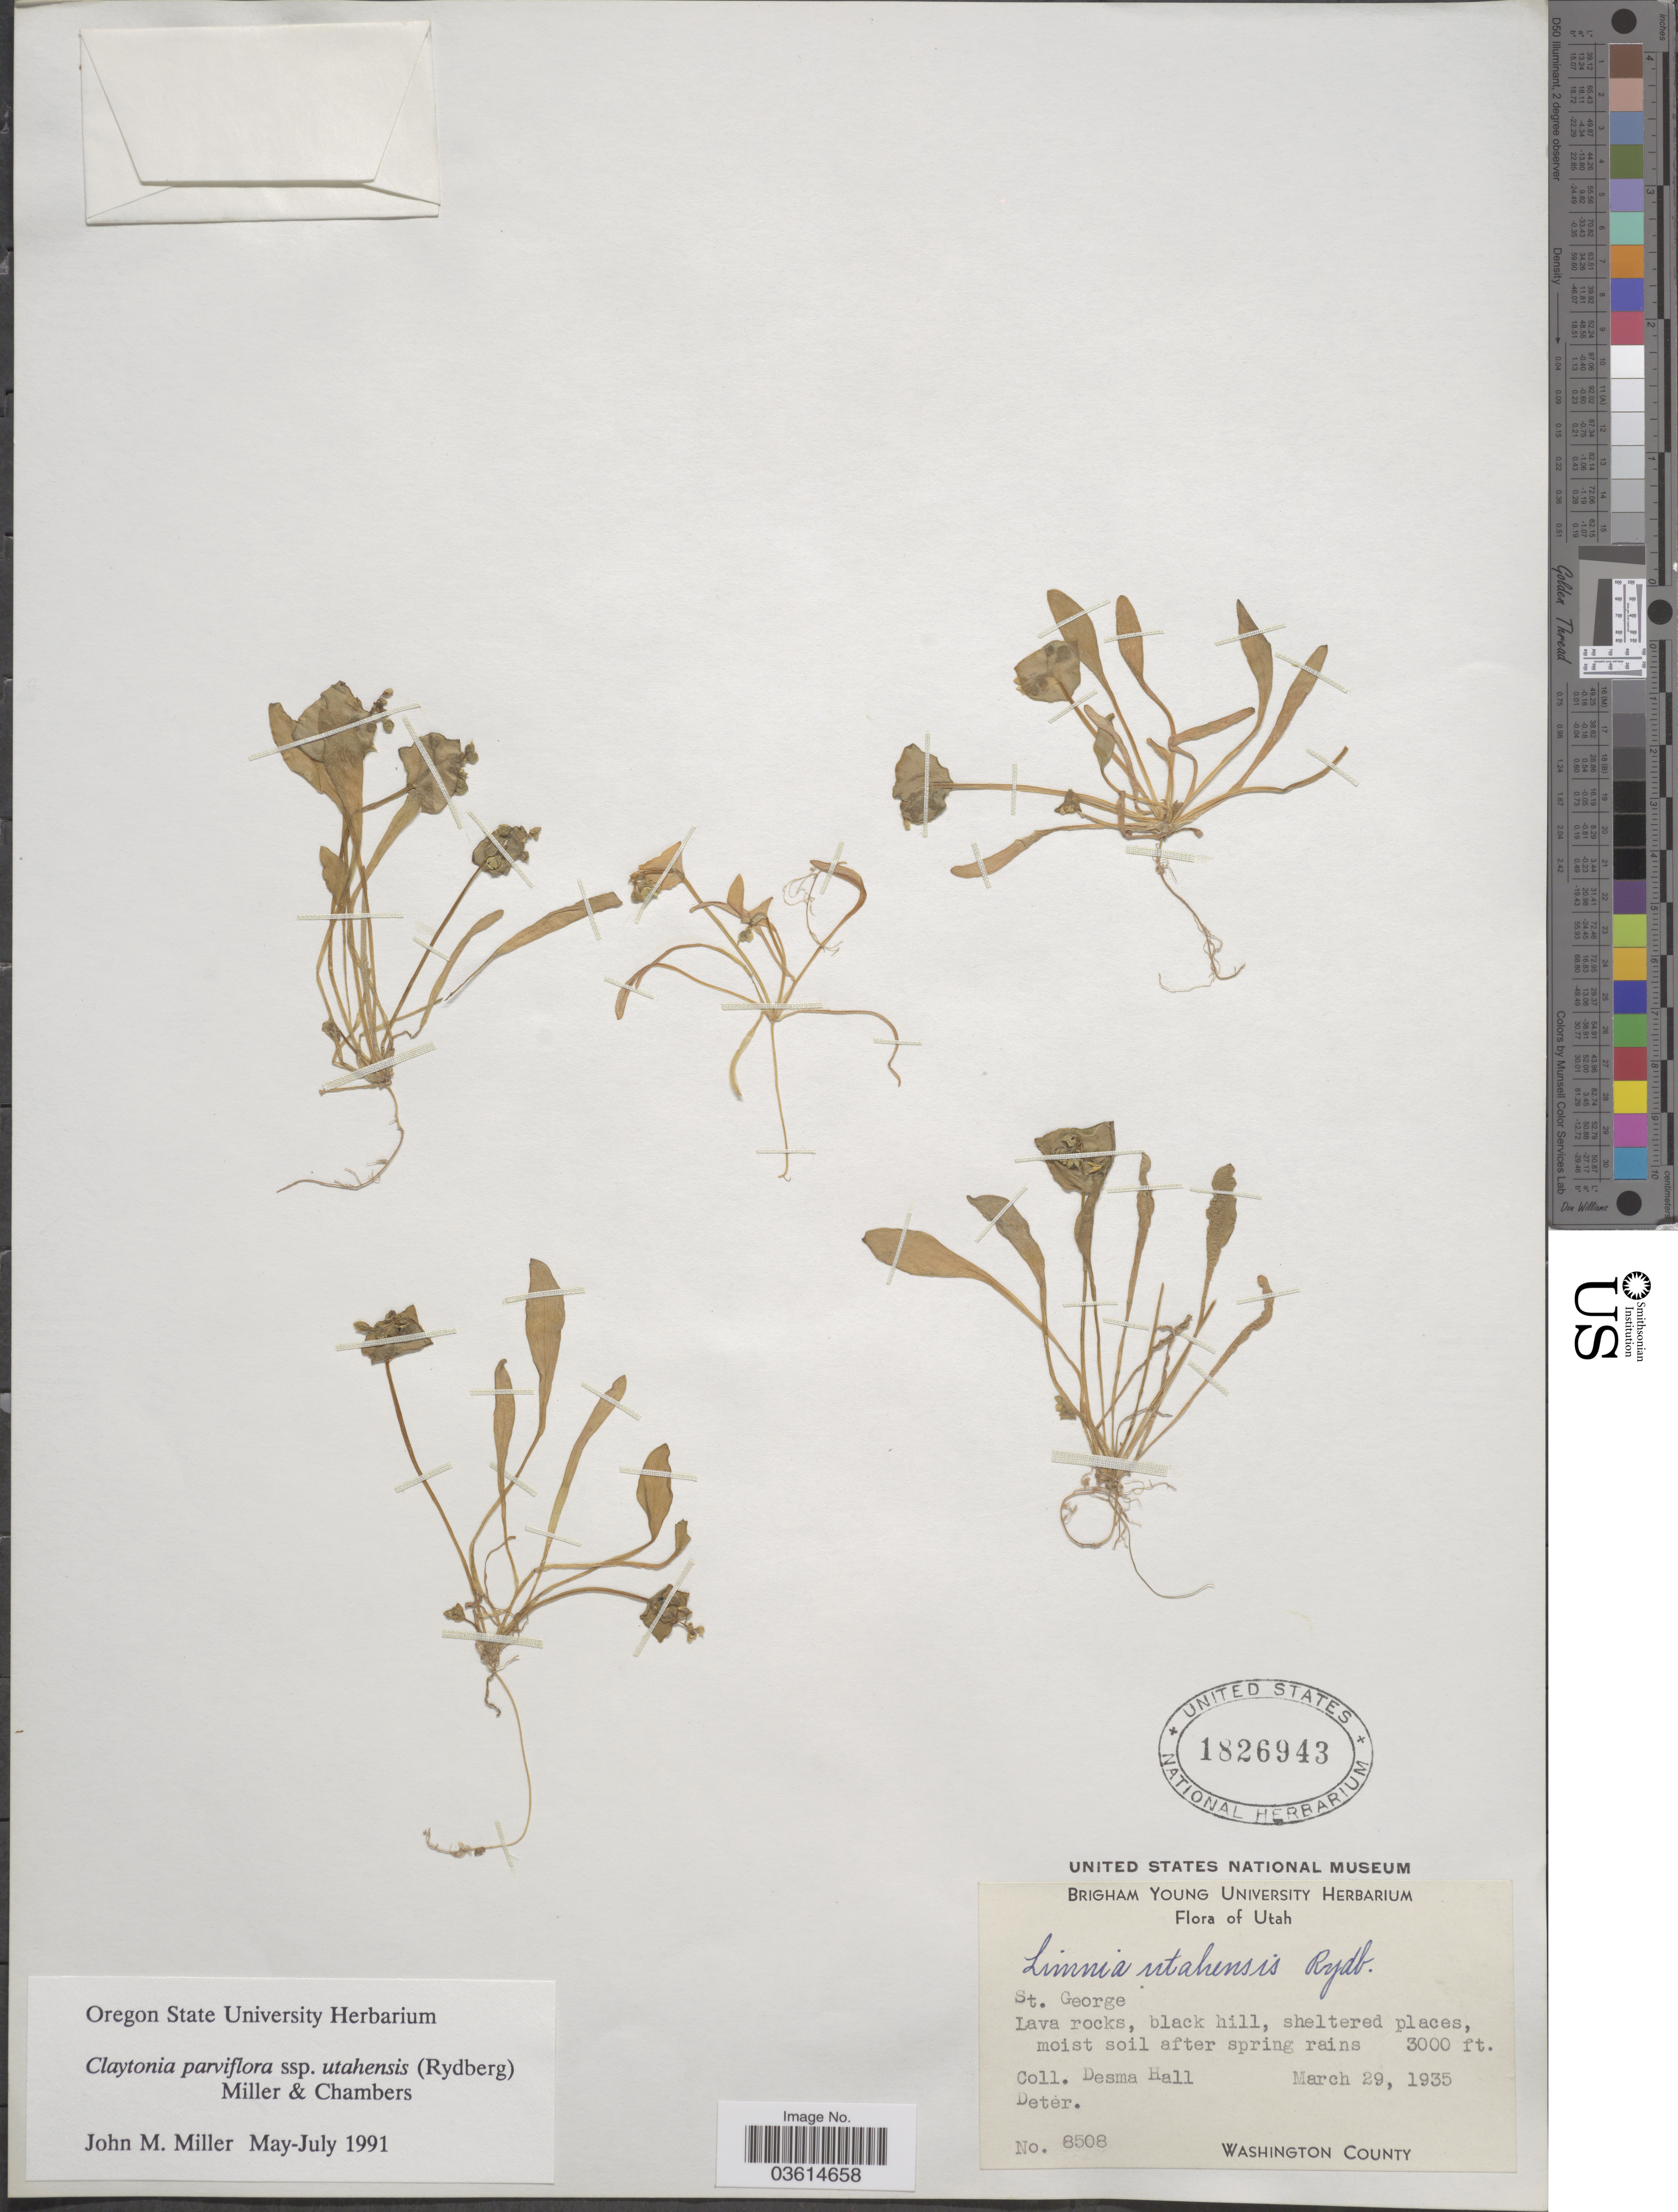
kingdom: Plantae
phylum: Tracheophyta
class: Magnoliopsida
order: Caryophyllales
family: Montiaceae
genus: Claytonia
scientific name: Claytonia parviflora subsp. utahensis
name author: (Rydb.) John M. Mill. & K.L. Chambers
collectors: D. Hall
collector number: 8508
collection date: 1935-03-29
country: United States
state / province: Utah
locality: St. George. Washington County.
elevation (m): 914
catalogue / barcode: US 1826943